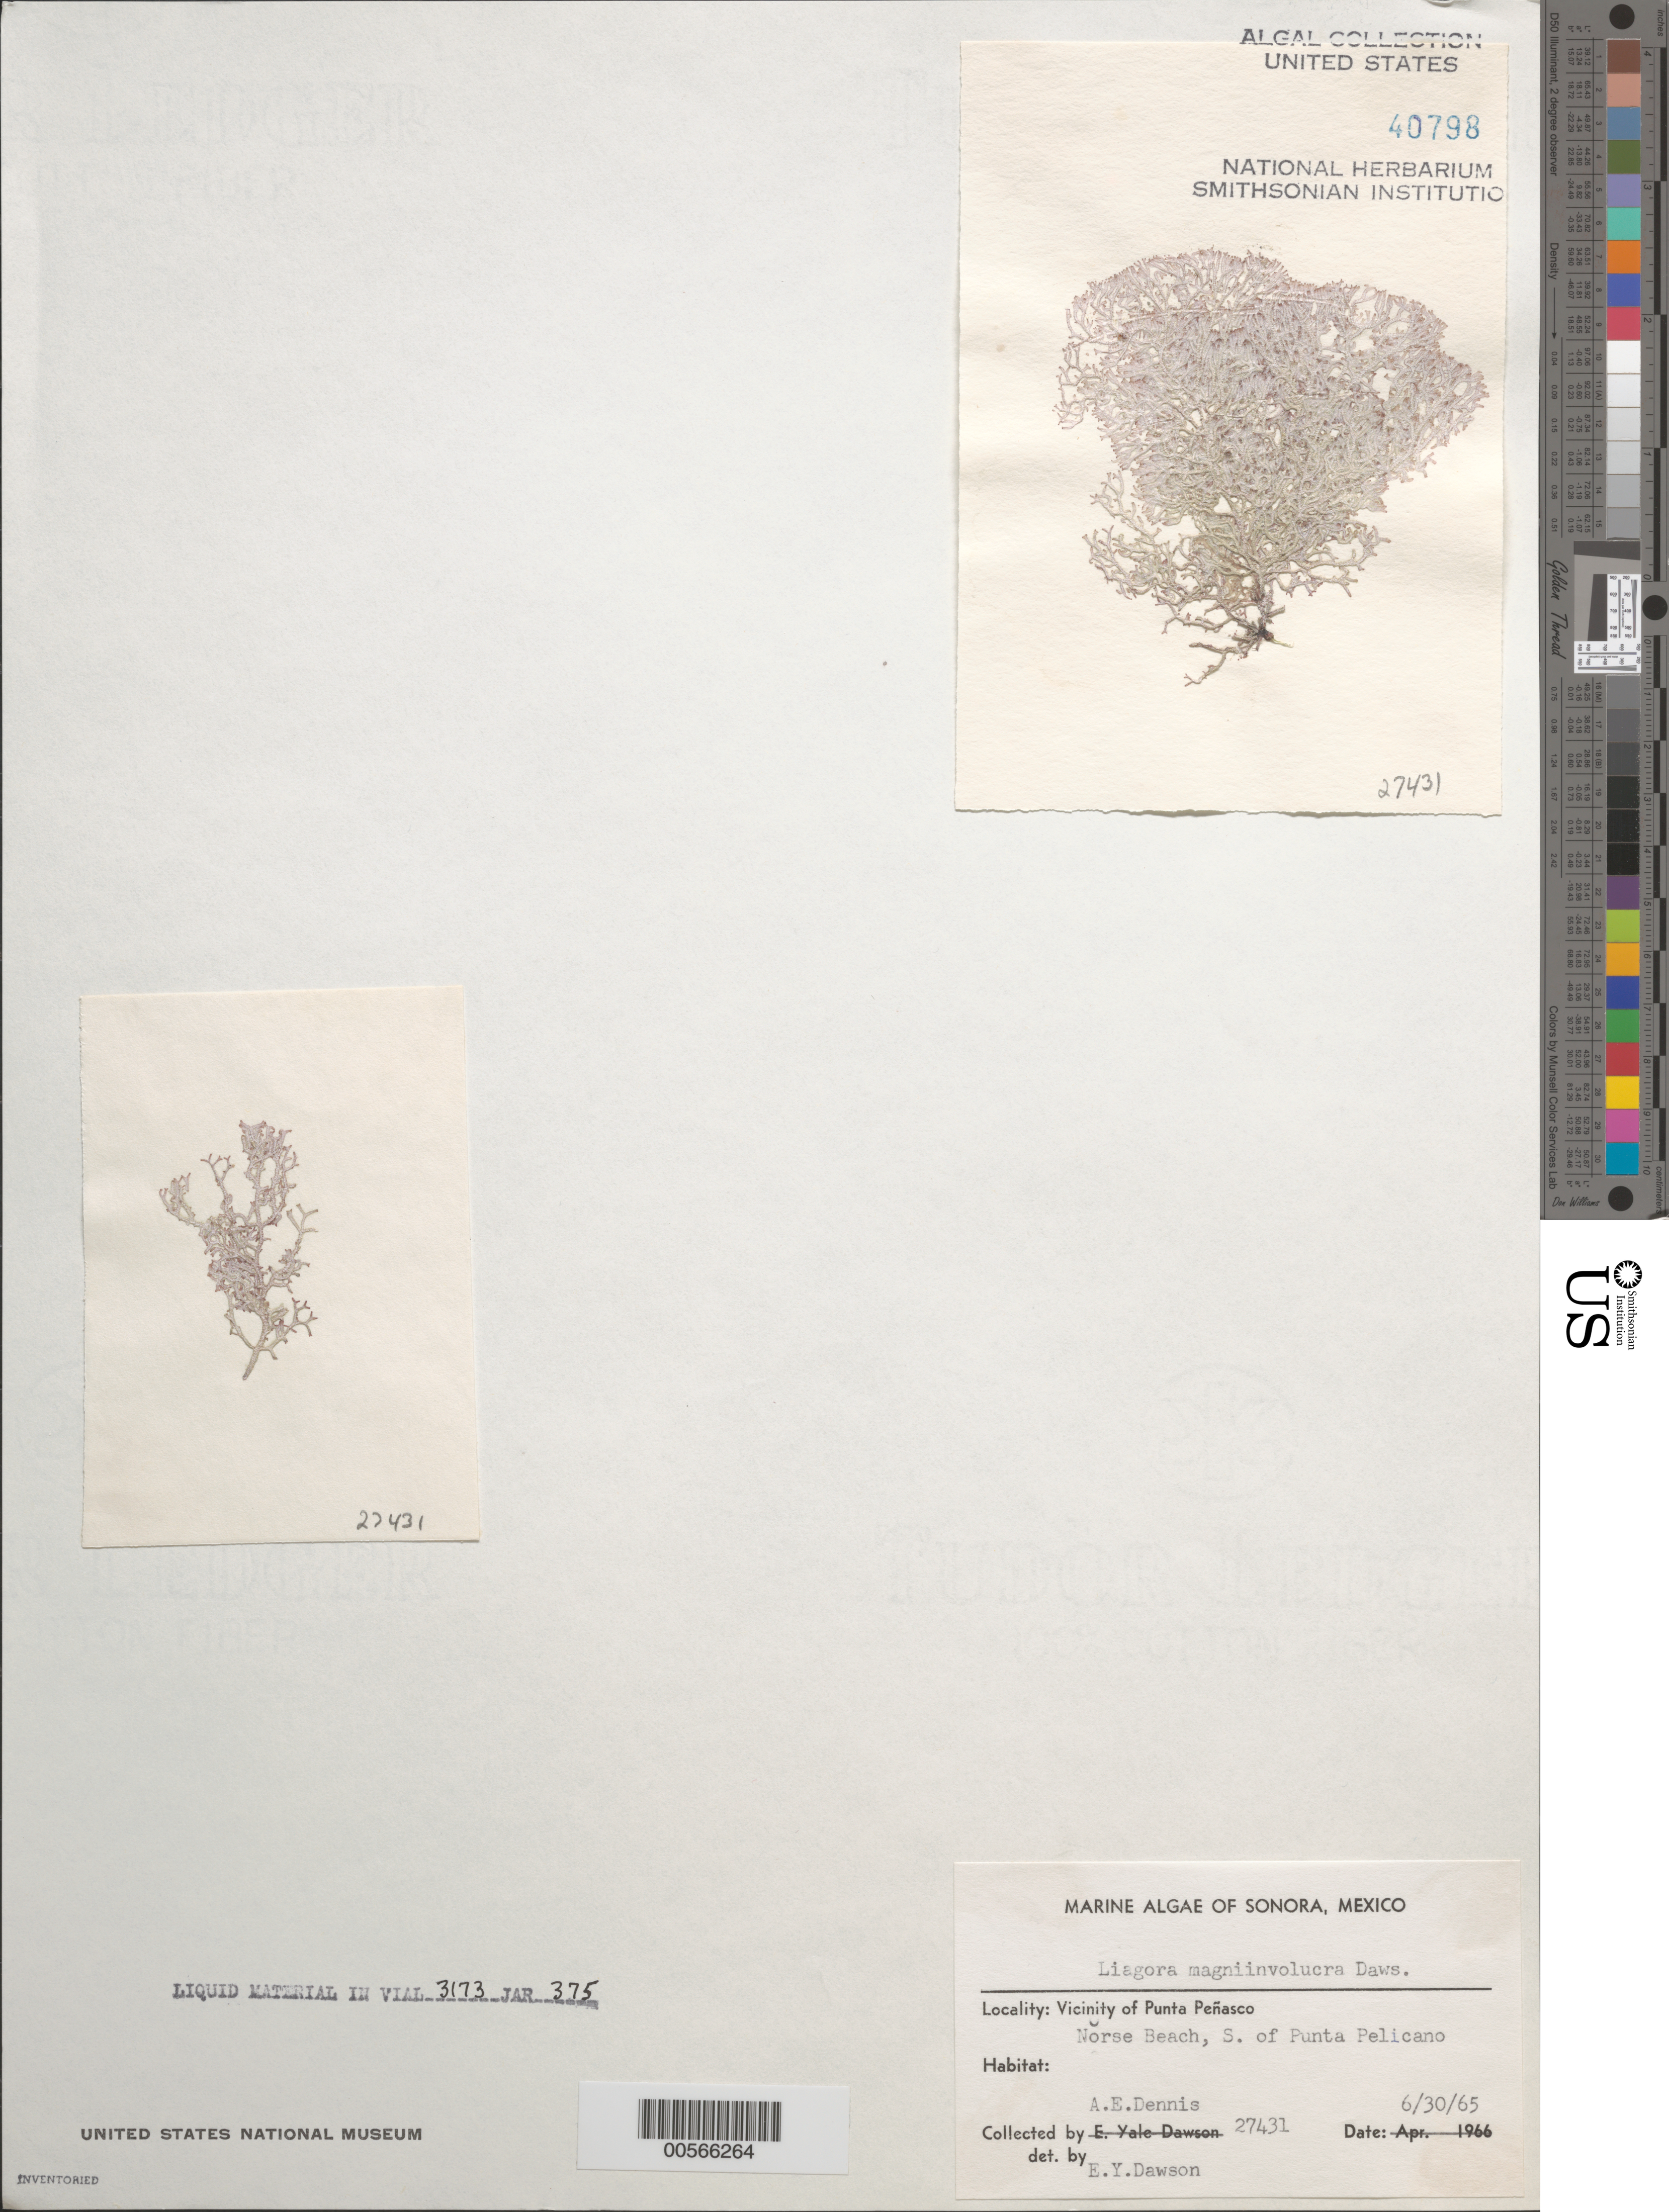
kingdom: Plantae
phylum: Rhodophyta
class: Florideophyceae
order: Nemaliales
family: Liagoraceae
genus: Liagora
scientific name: Liagora magniinvolucra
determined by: Dawson, E. Y.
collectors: A. Dennis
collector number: EYD 27431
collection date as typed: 30 Jun 1965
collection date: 1965-06-30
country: Mexico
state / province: Sonora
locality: Norse Beach, south of Punta Pelicano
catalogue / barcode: US 40798